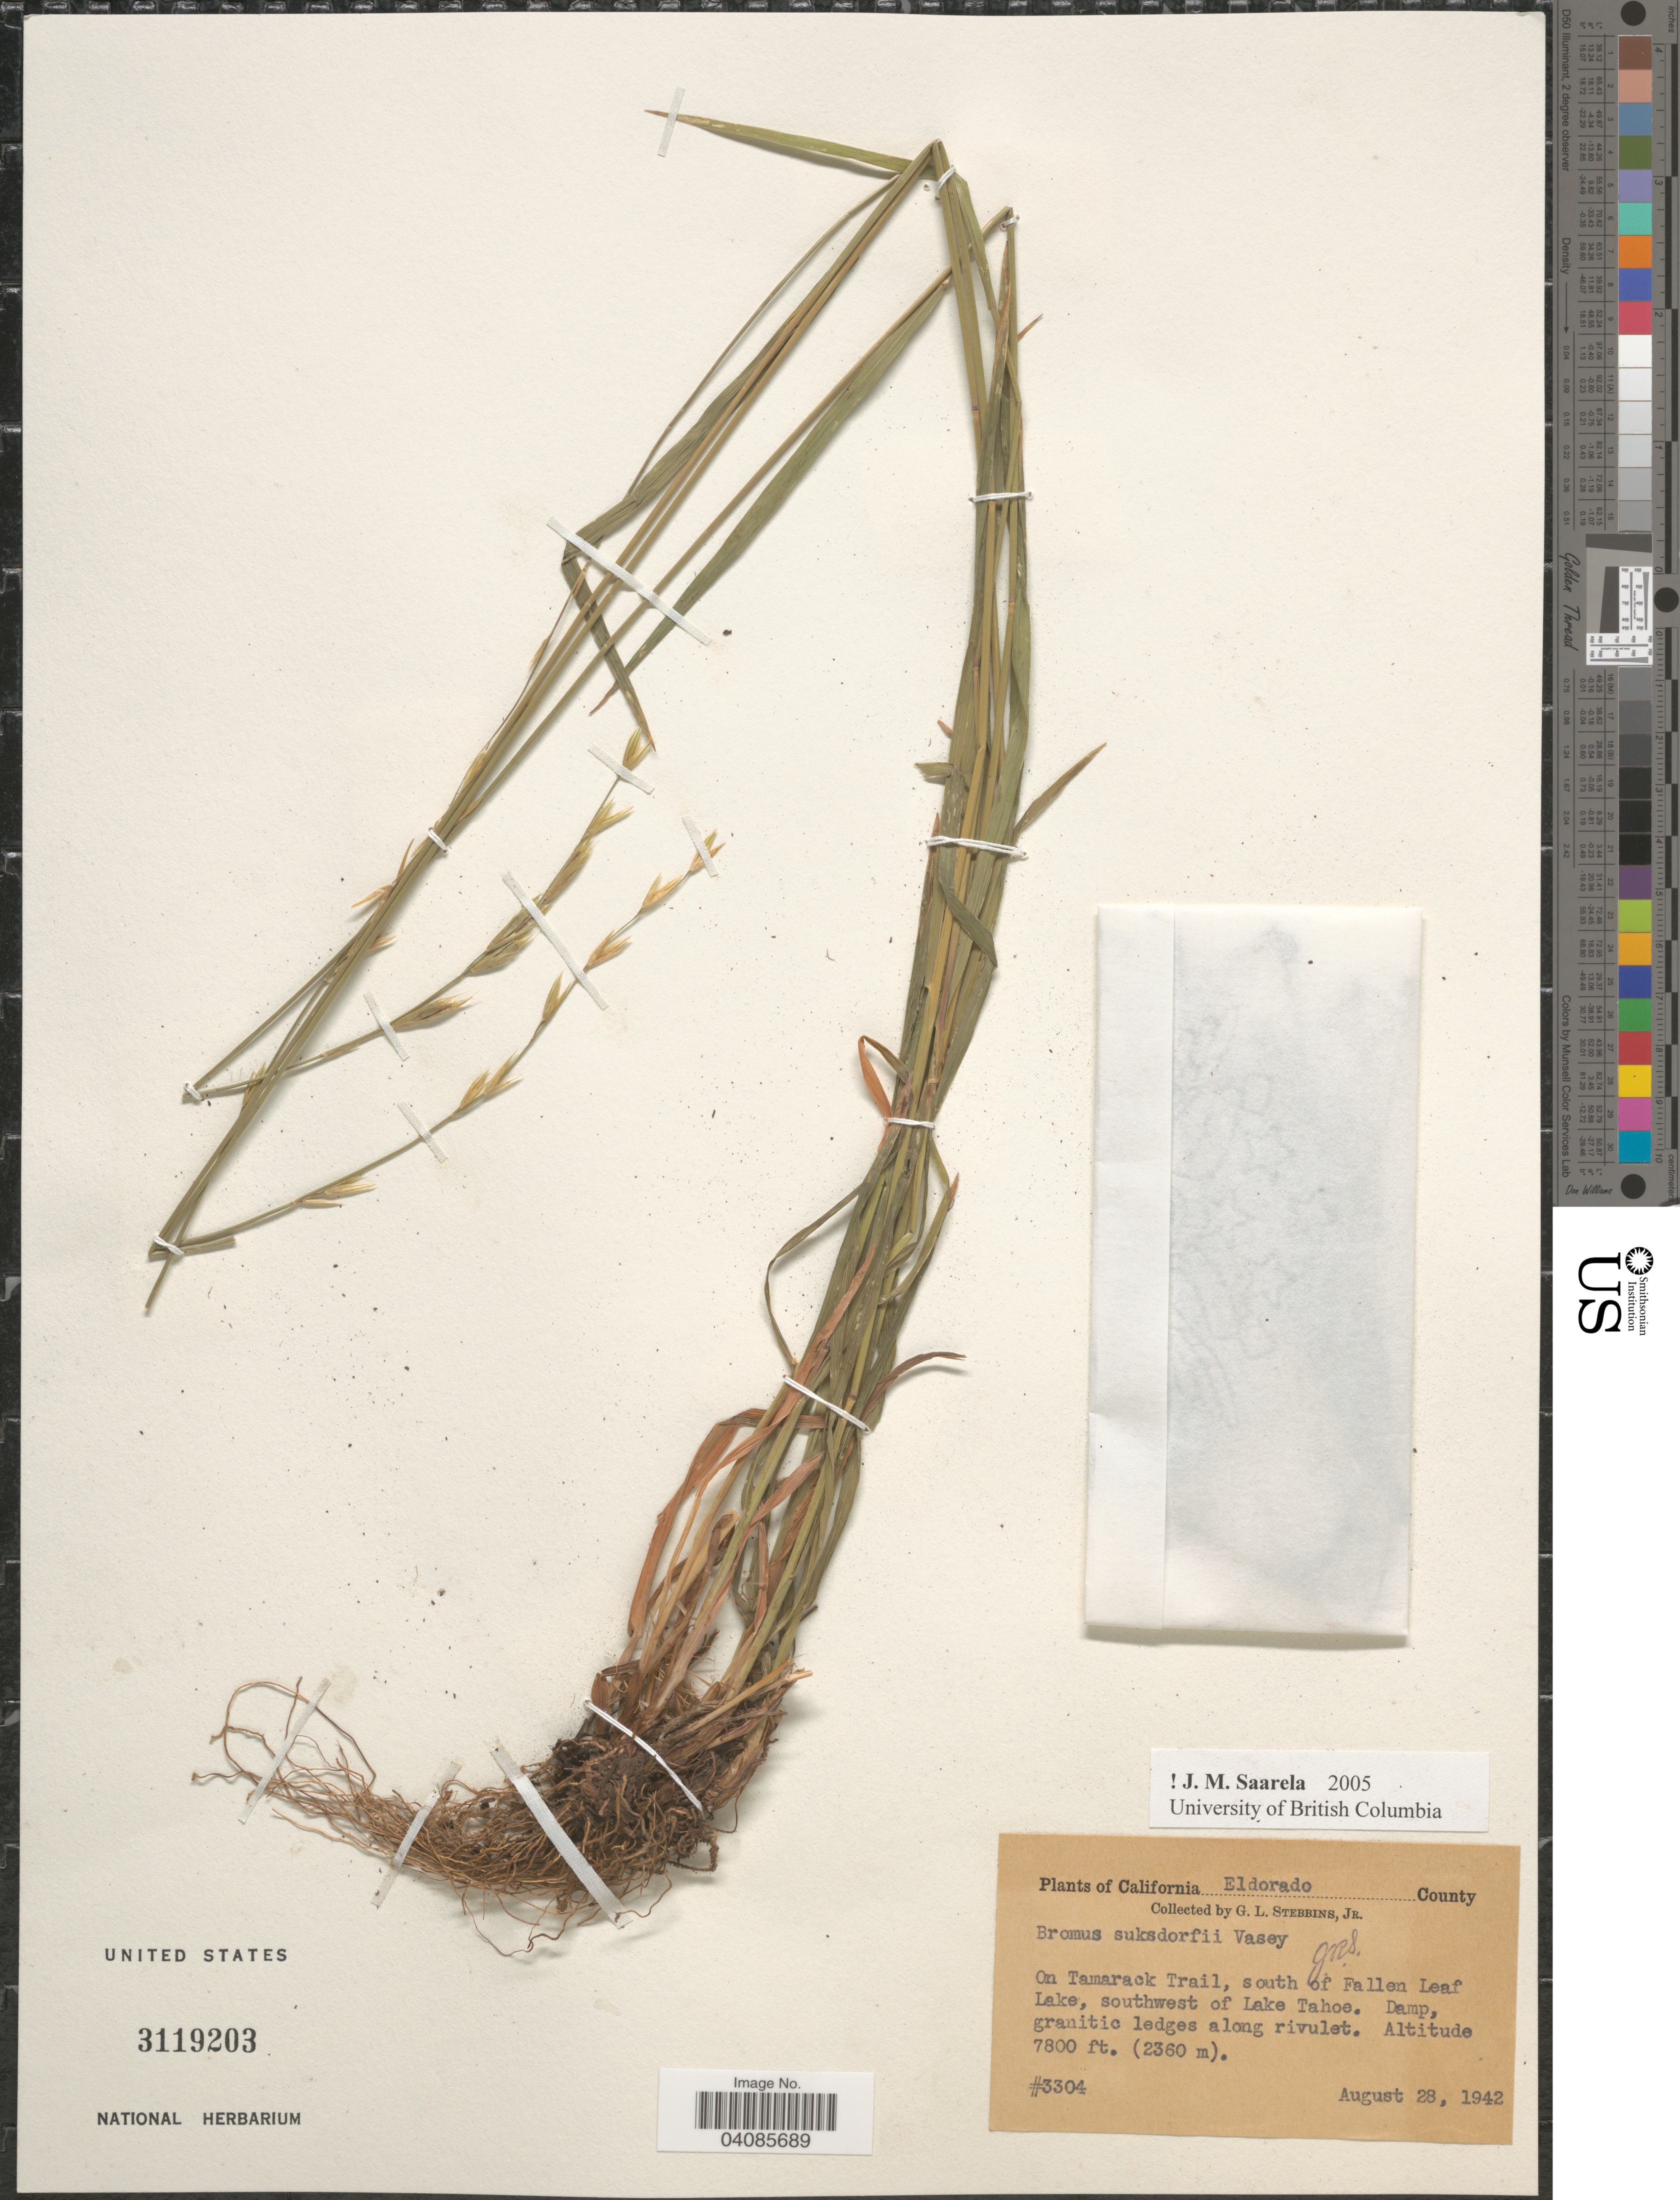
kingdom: Plantae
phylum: Tracheophyta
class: Liliopsida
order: Poales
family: Poaceae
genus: Bromus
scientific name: Bromus suksdorfii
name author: Vasey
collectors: G. L. Stebbins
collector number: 3304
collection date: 1942-08-28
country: United States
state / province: California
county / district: El Dorado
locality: Eldorado County. On Tamarack Trail, south of Fallen Leaf Lake, southwest of Lake Tahoe.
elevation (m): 2377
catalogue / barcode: US 3119203